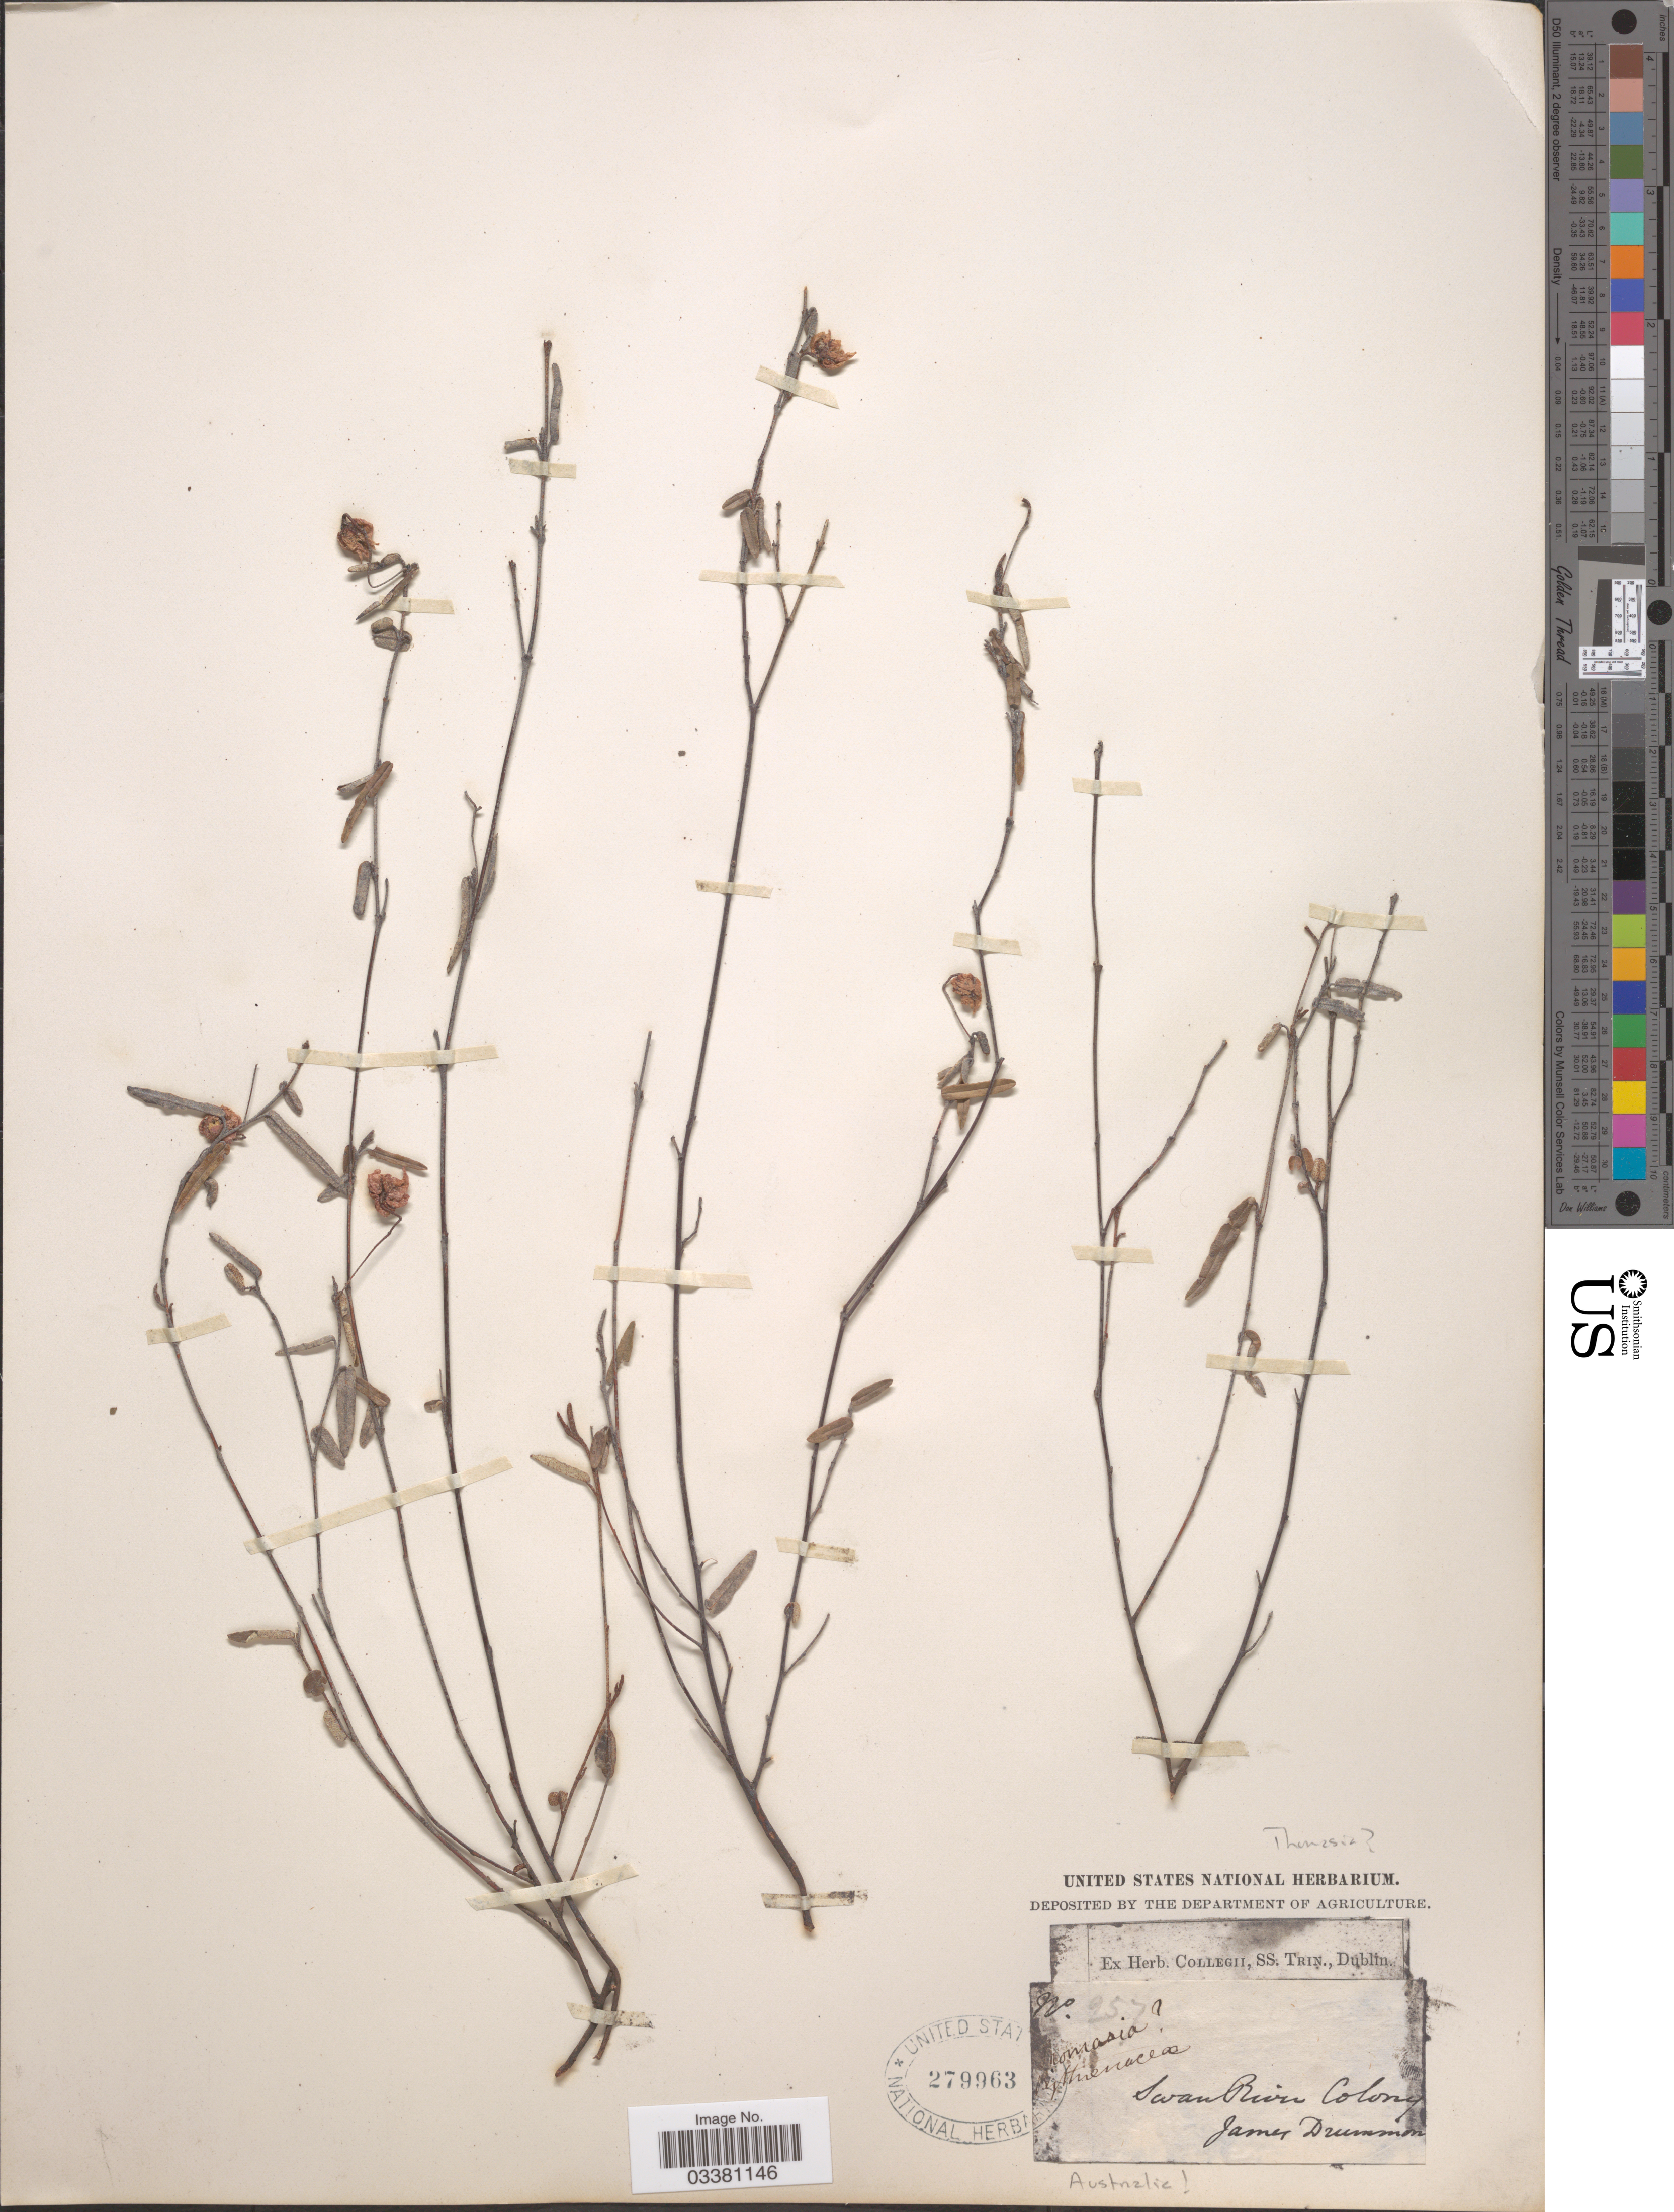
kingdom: Plantae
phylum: Tracheophyta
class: Magnoliopsida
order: Malvales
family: Malvaceae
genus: Thomasia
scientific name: Thomasia sp.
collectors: J. Drummon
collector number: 920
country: Australia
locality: Swan River Colony.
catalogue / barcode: US 279963